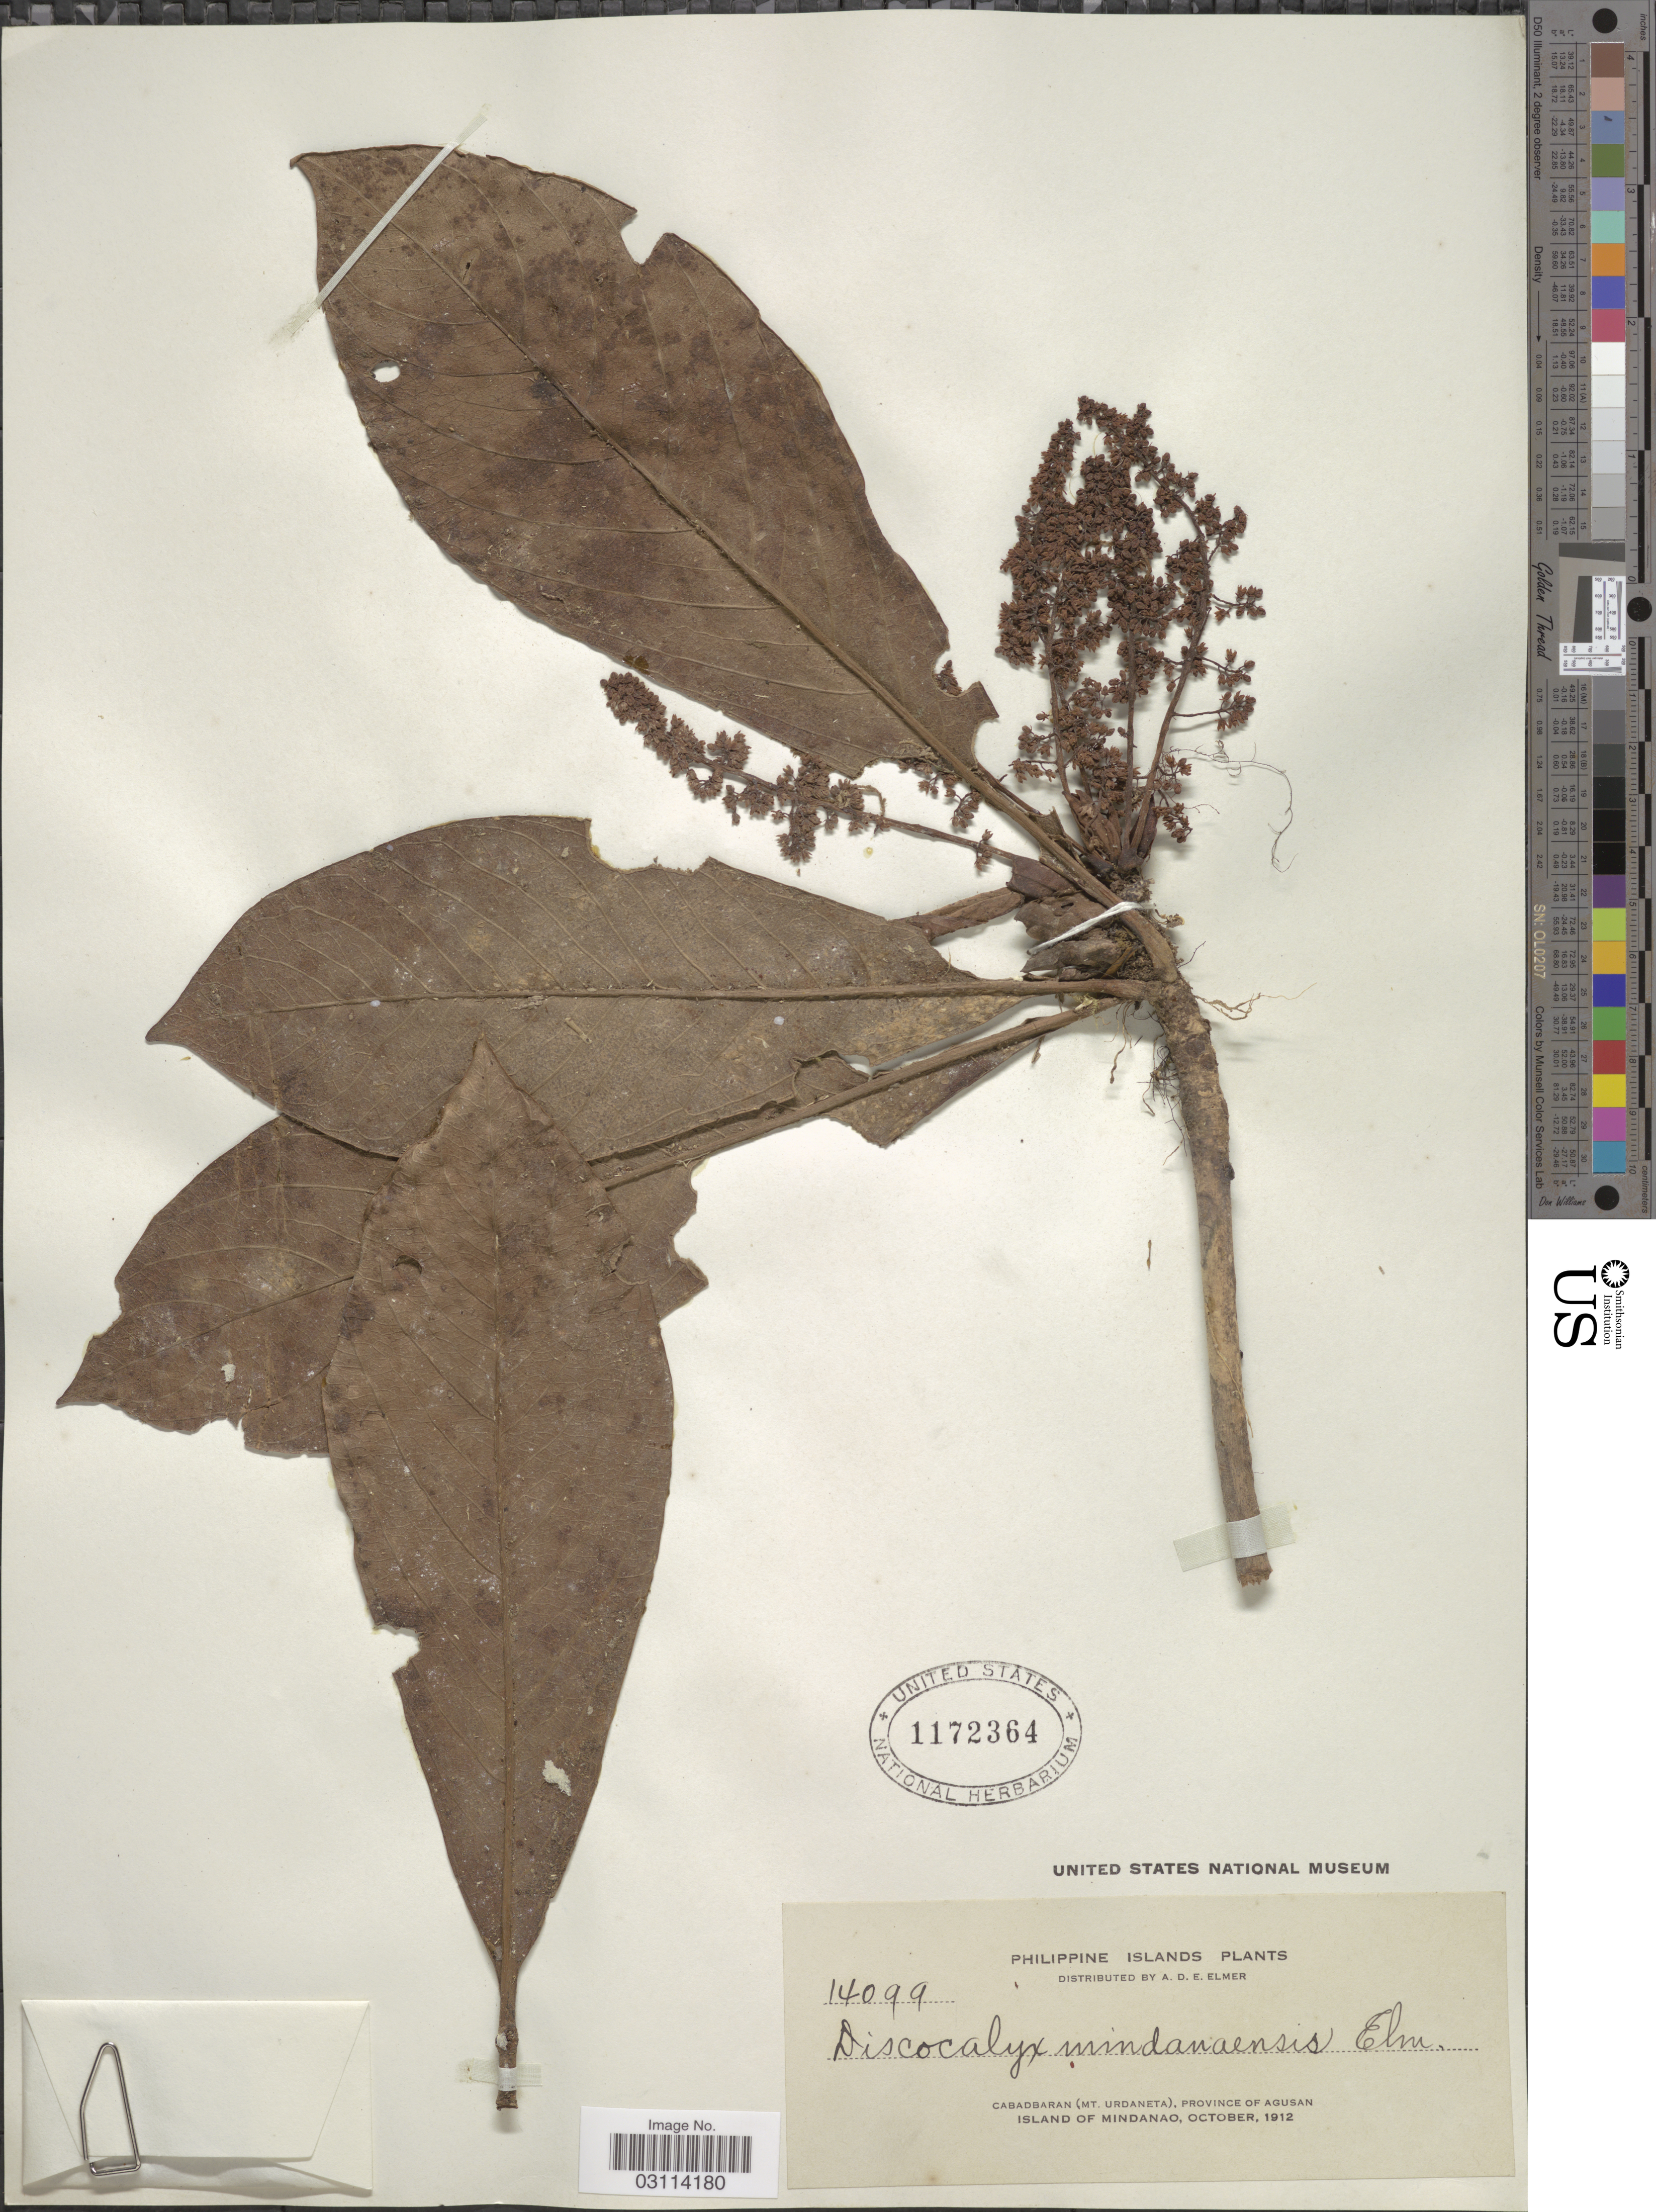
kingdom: Plantae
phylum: Tracheophyta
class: Magnoliopsida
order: Ericales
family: Primulaceae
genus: Discocalyx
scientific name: Discocalyx mindanaensis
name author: Elmer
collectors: A. D. E. Elmer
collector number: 14099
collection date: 1912-10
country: Philippines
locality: Cabadbaran (Mt. Urdaneta), Province of Agusan. Island of Mindanao.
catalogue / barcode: US 1172364